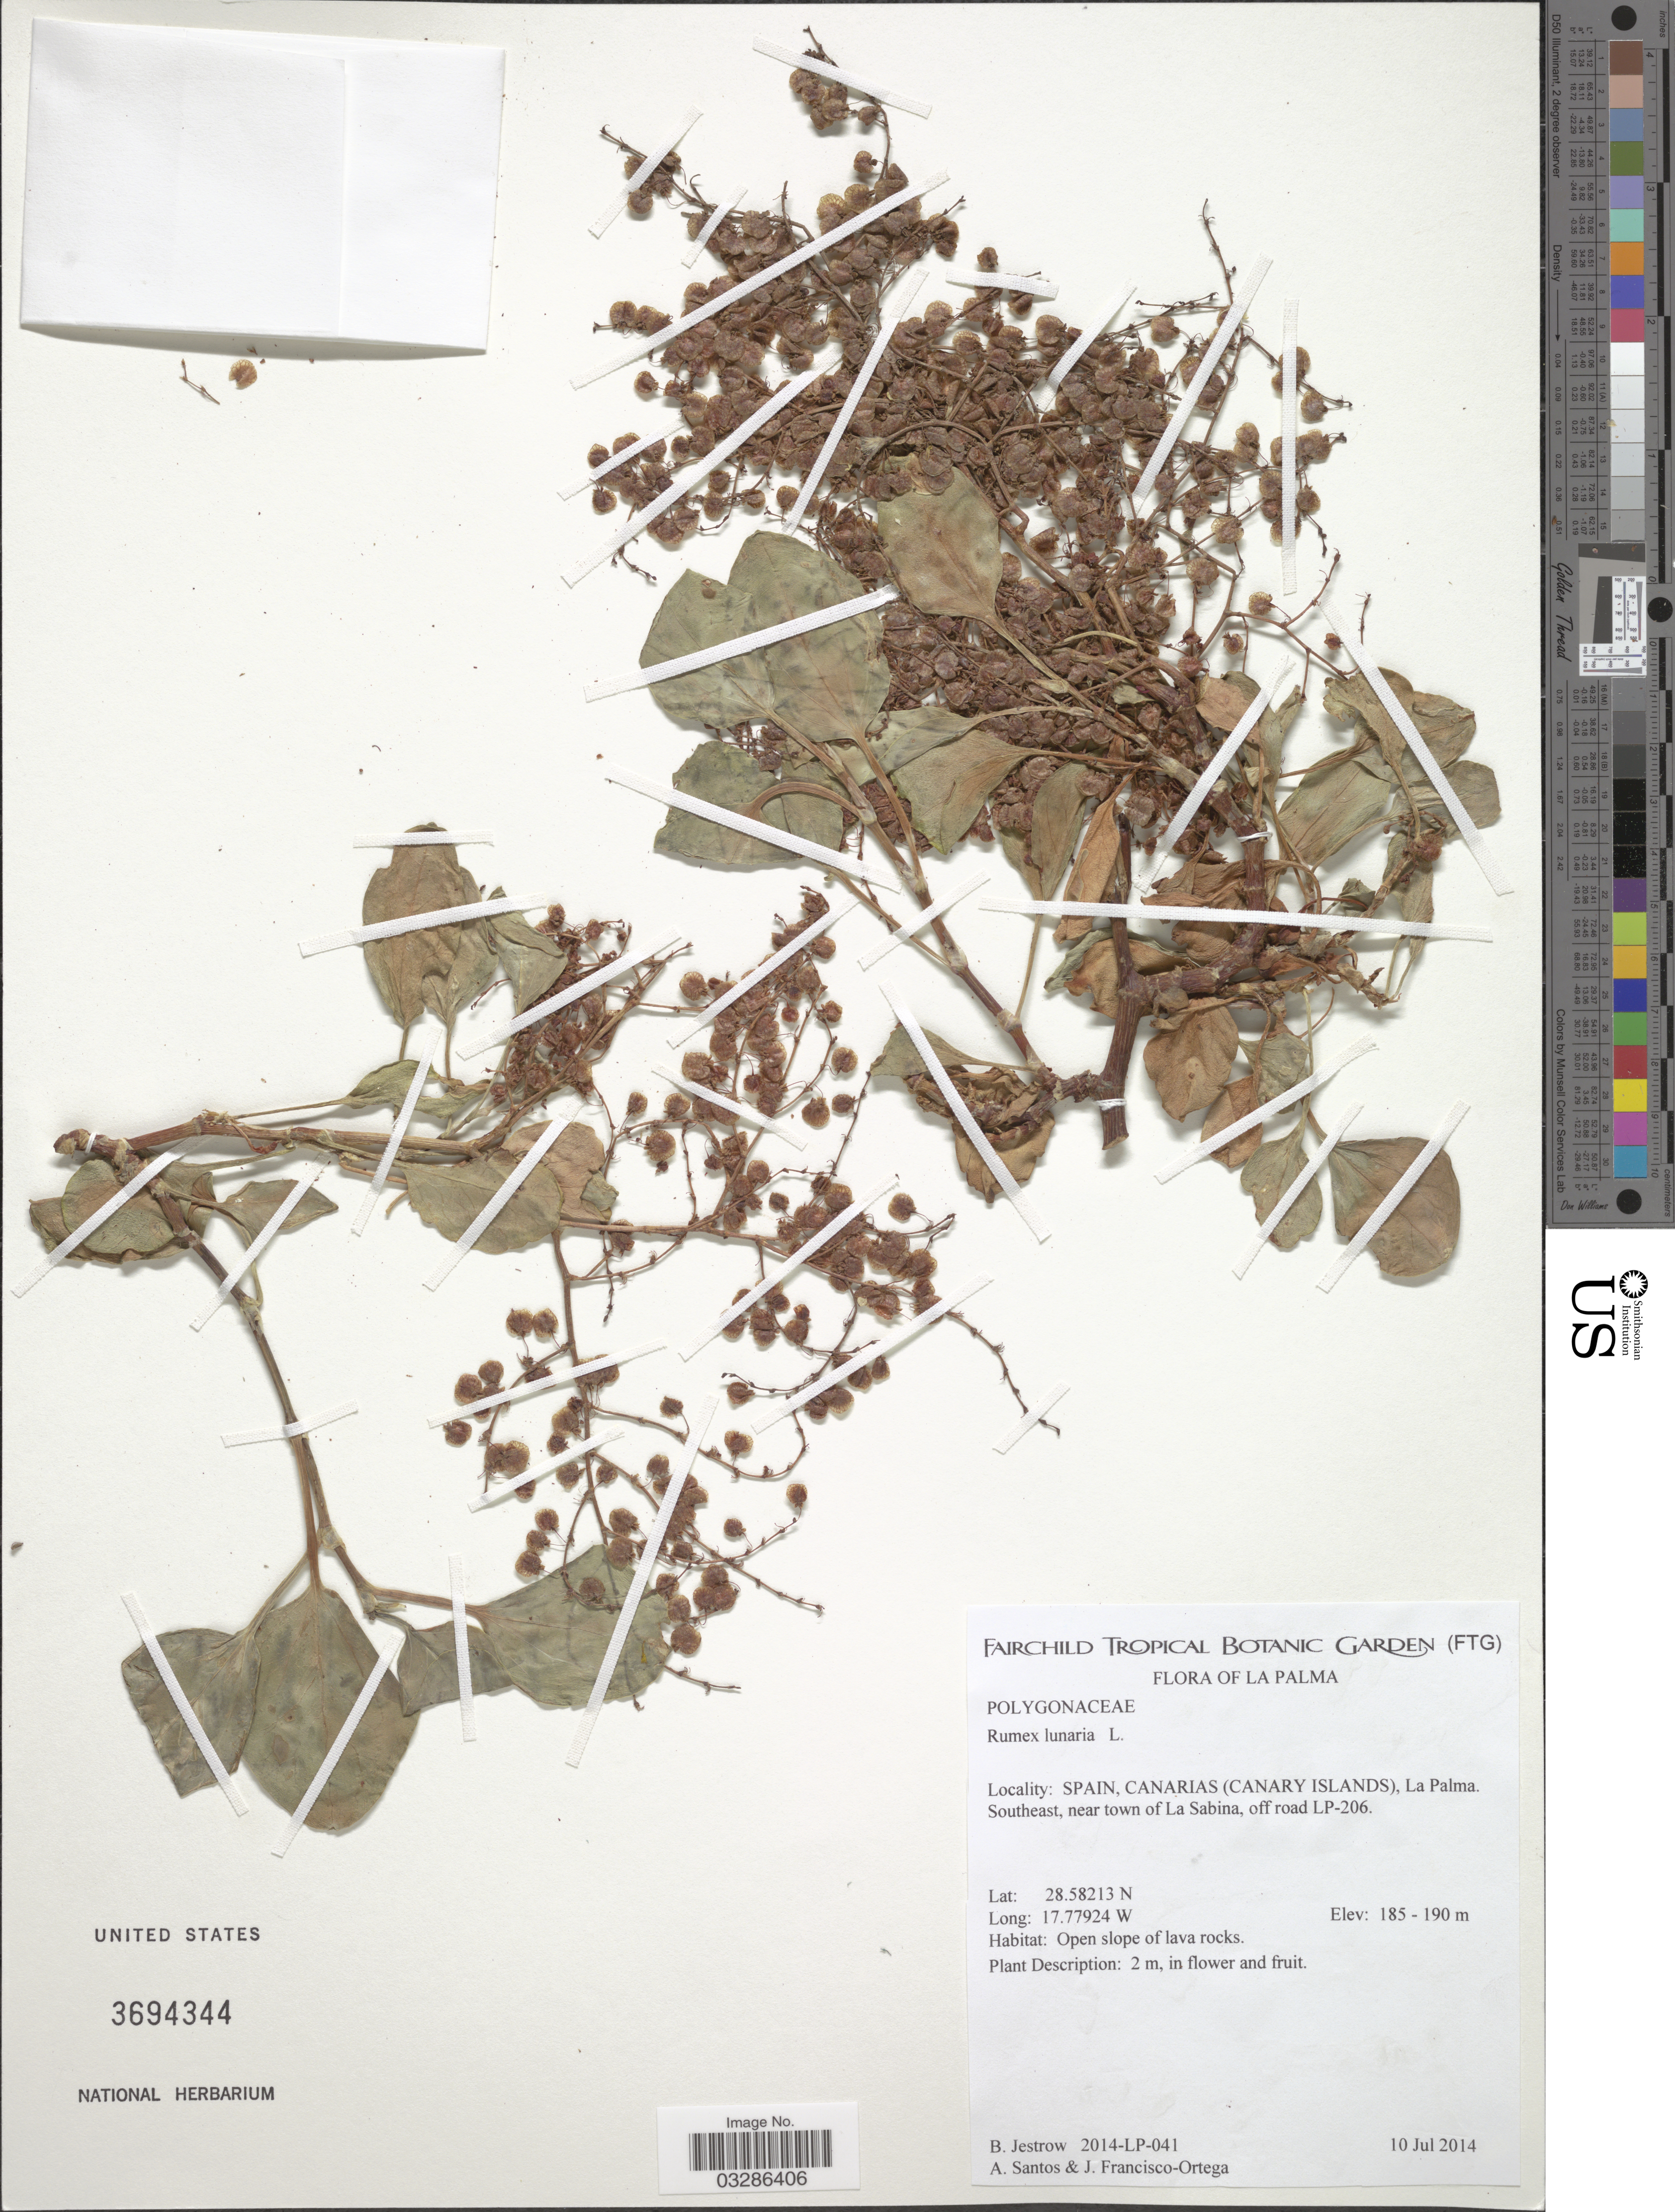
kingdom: Plantae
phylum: Tracheophyta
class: Magnoliopsida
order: Caryophyllales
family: Polygonaceae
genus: Rumex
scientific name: Rumex lunaria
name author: L.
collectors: B. Jestrow, A. Santos & J. Francisco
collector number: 2014-LP-041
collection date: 2014-07-10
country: Spain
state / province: Canarias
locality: La Palma. Canarias (Canary Islands), La Palma. Southeast, near town of La Sabina, off road LP-206.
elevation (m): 185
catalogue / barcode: US 3694344